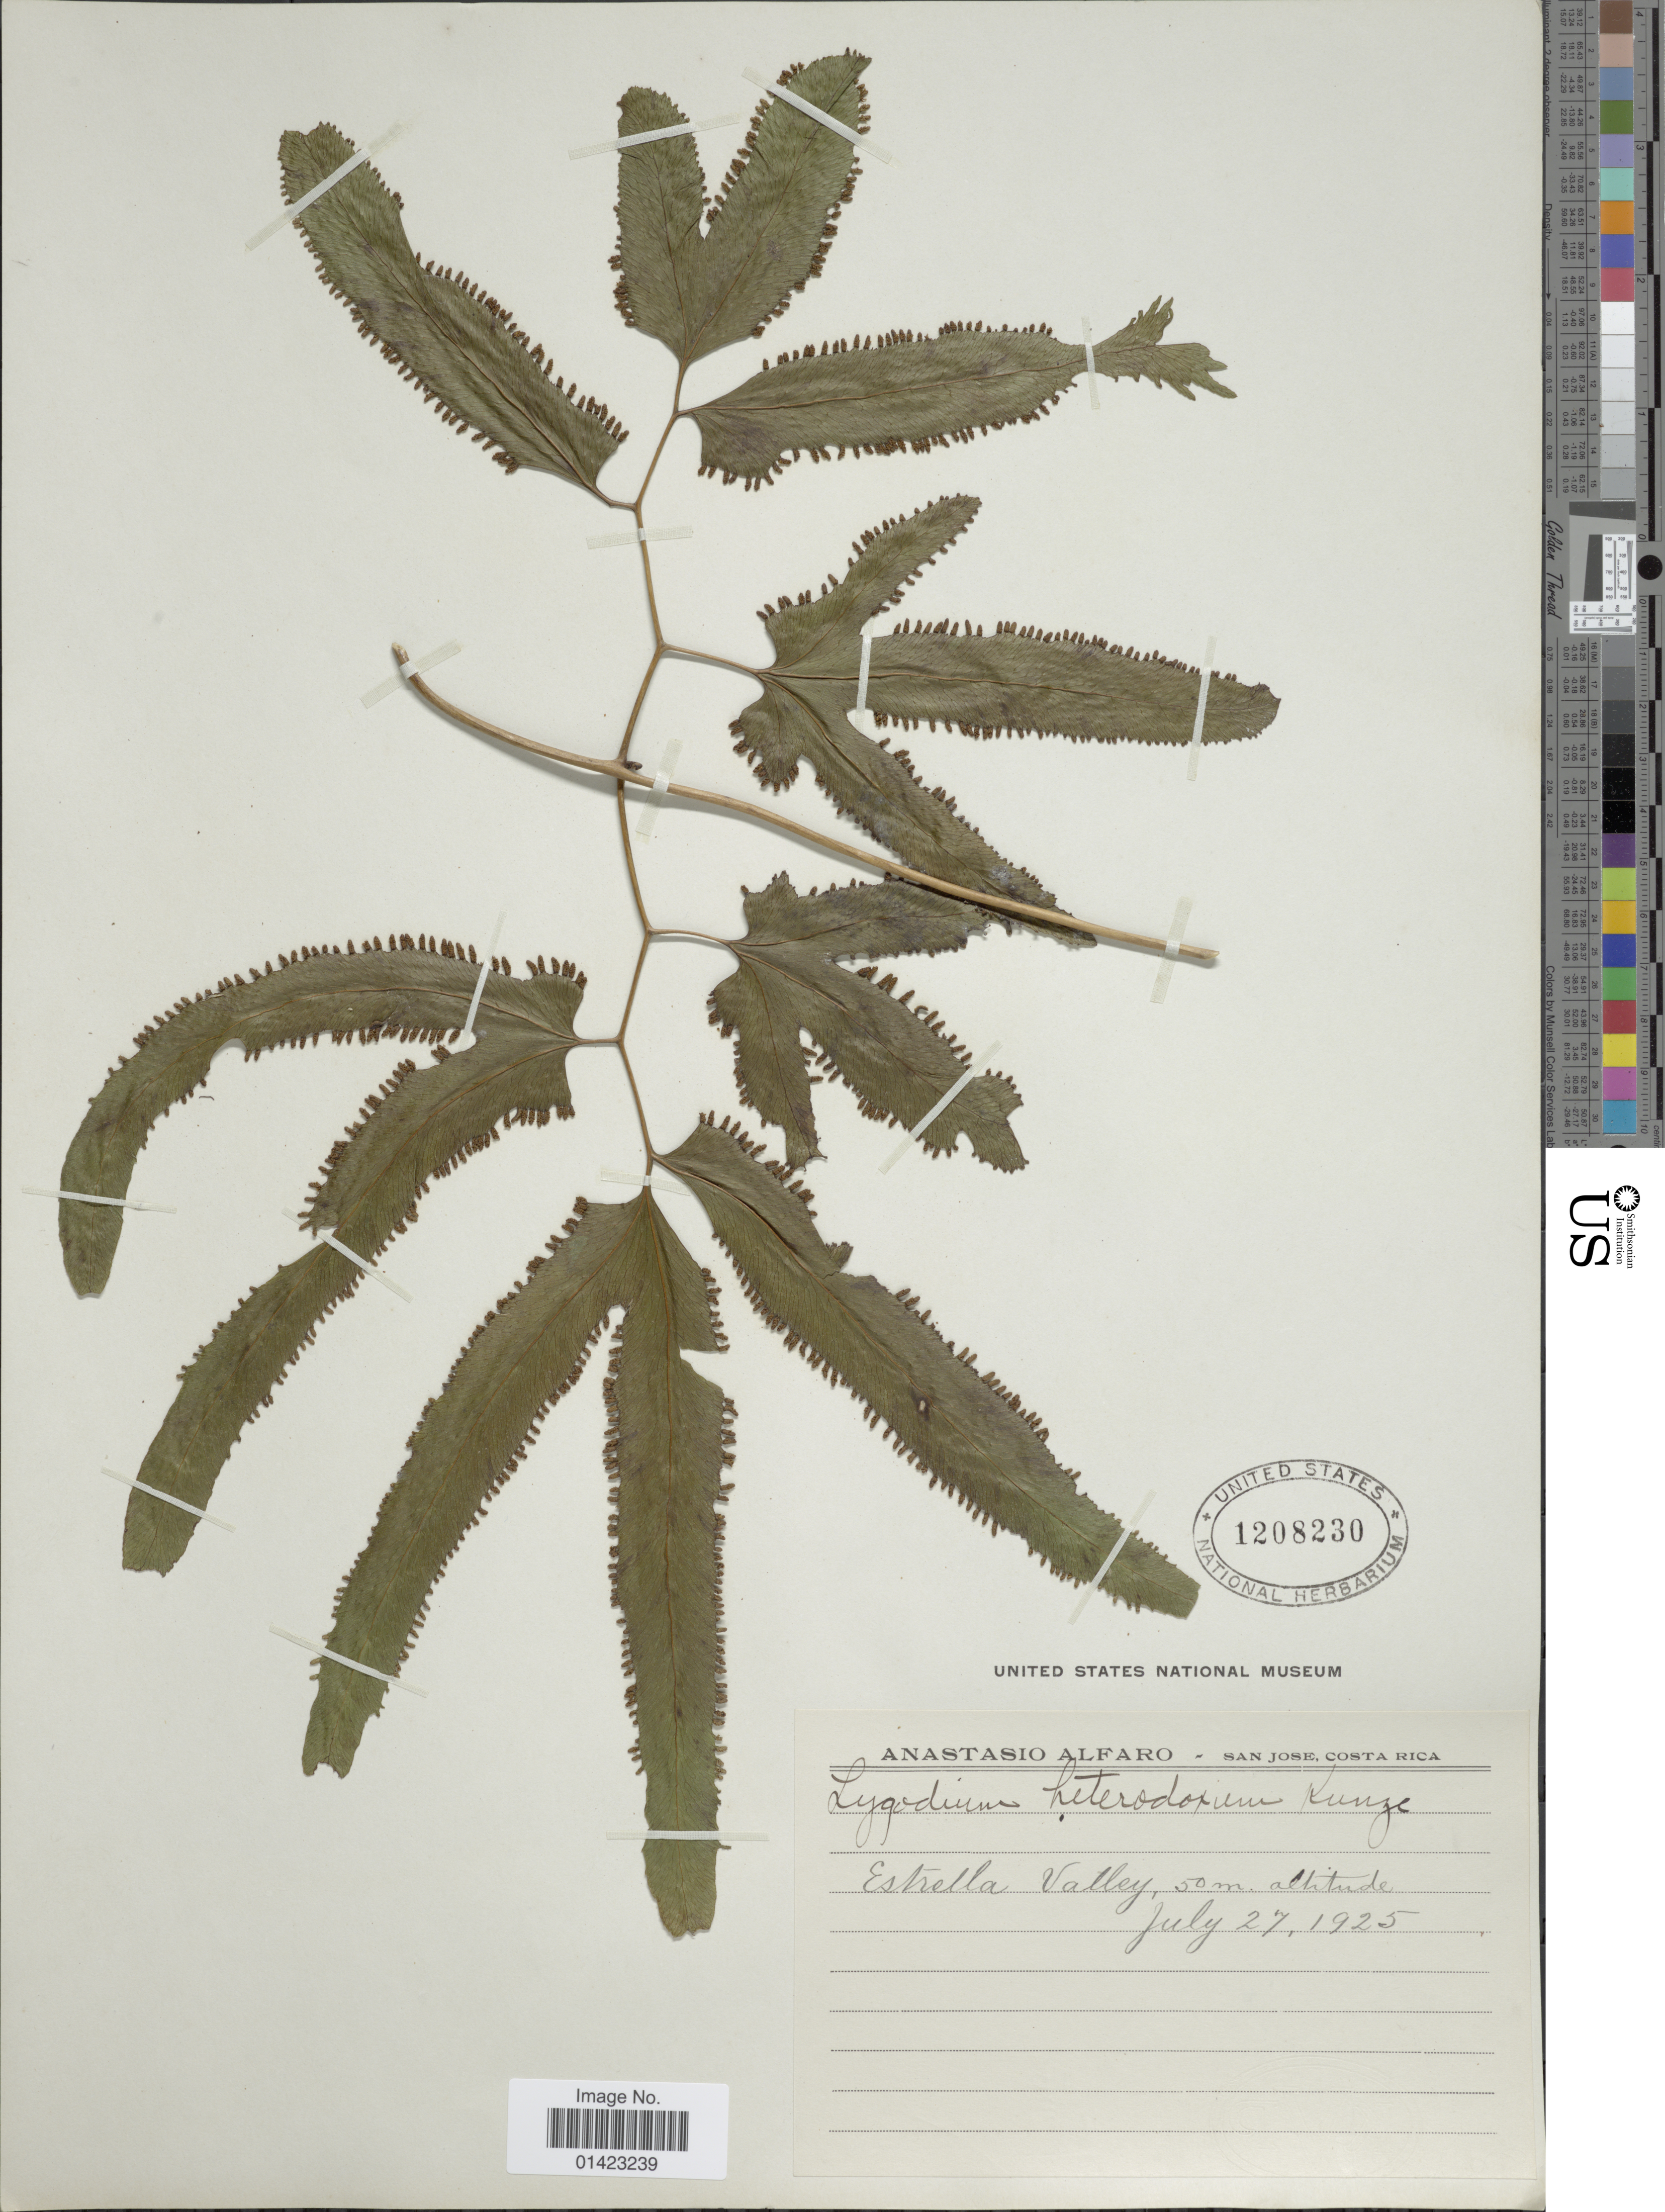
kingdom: Plantae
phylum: Tracheophyta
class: Polypodiopsida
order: Schizaeales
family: Lygodiaceae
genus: Lygodium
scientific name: Lygodium heterodoxum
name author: Kunze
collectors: A. Alfaro Gonzalez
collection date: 1925-07-27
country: Costa Rica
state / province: San José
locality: San Jose, Costa Rica, Estrella Valley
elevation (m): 50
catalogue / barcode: US 1208230